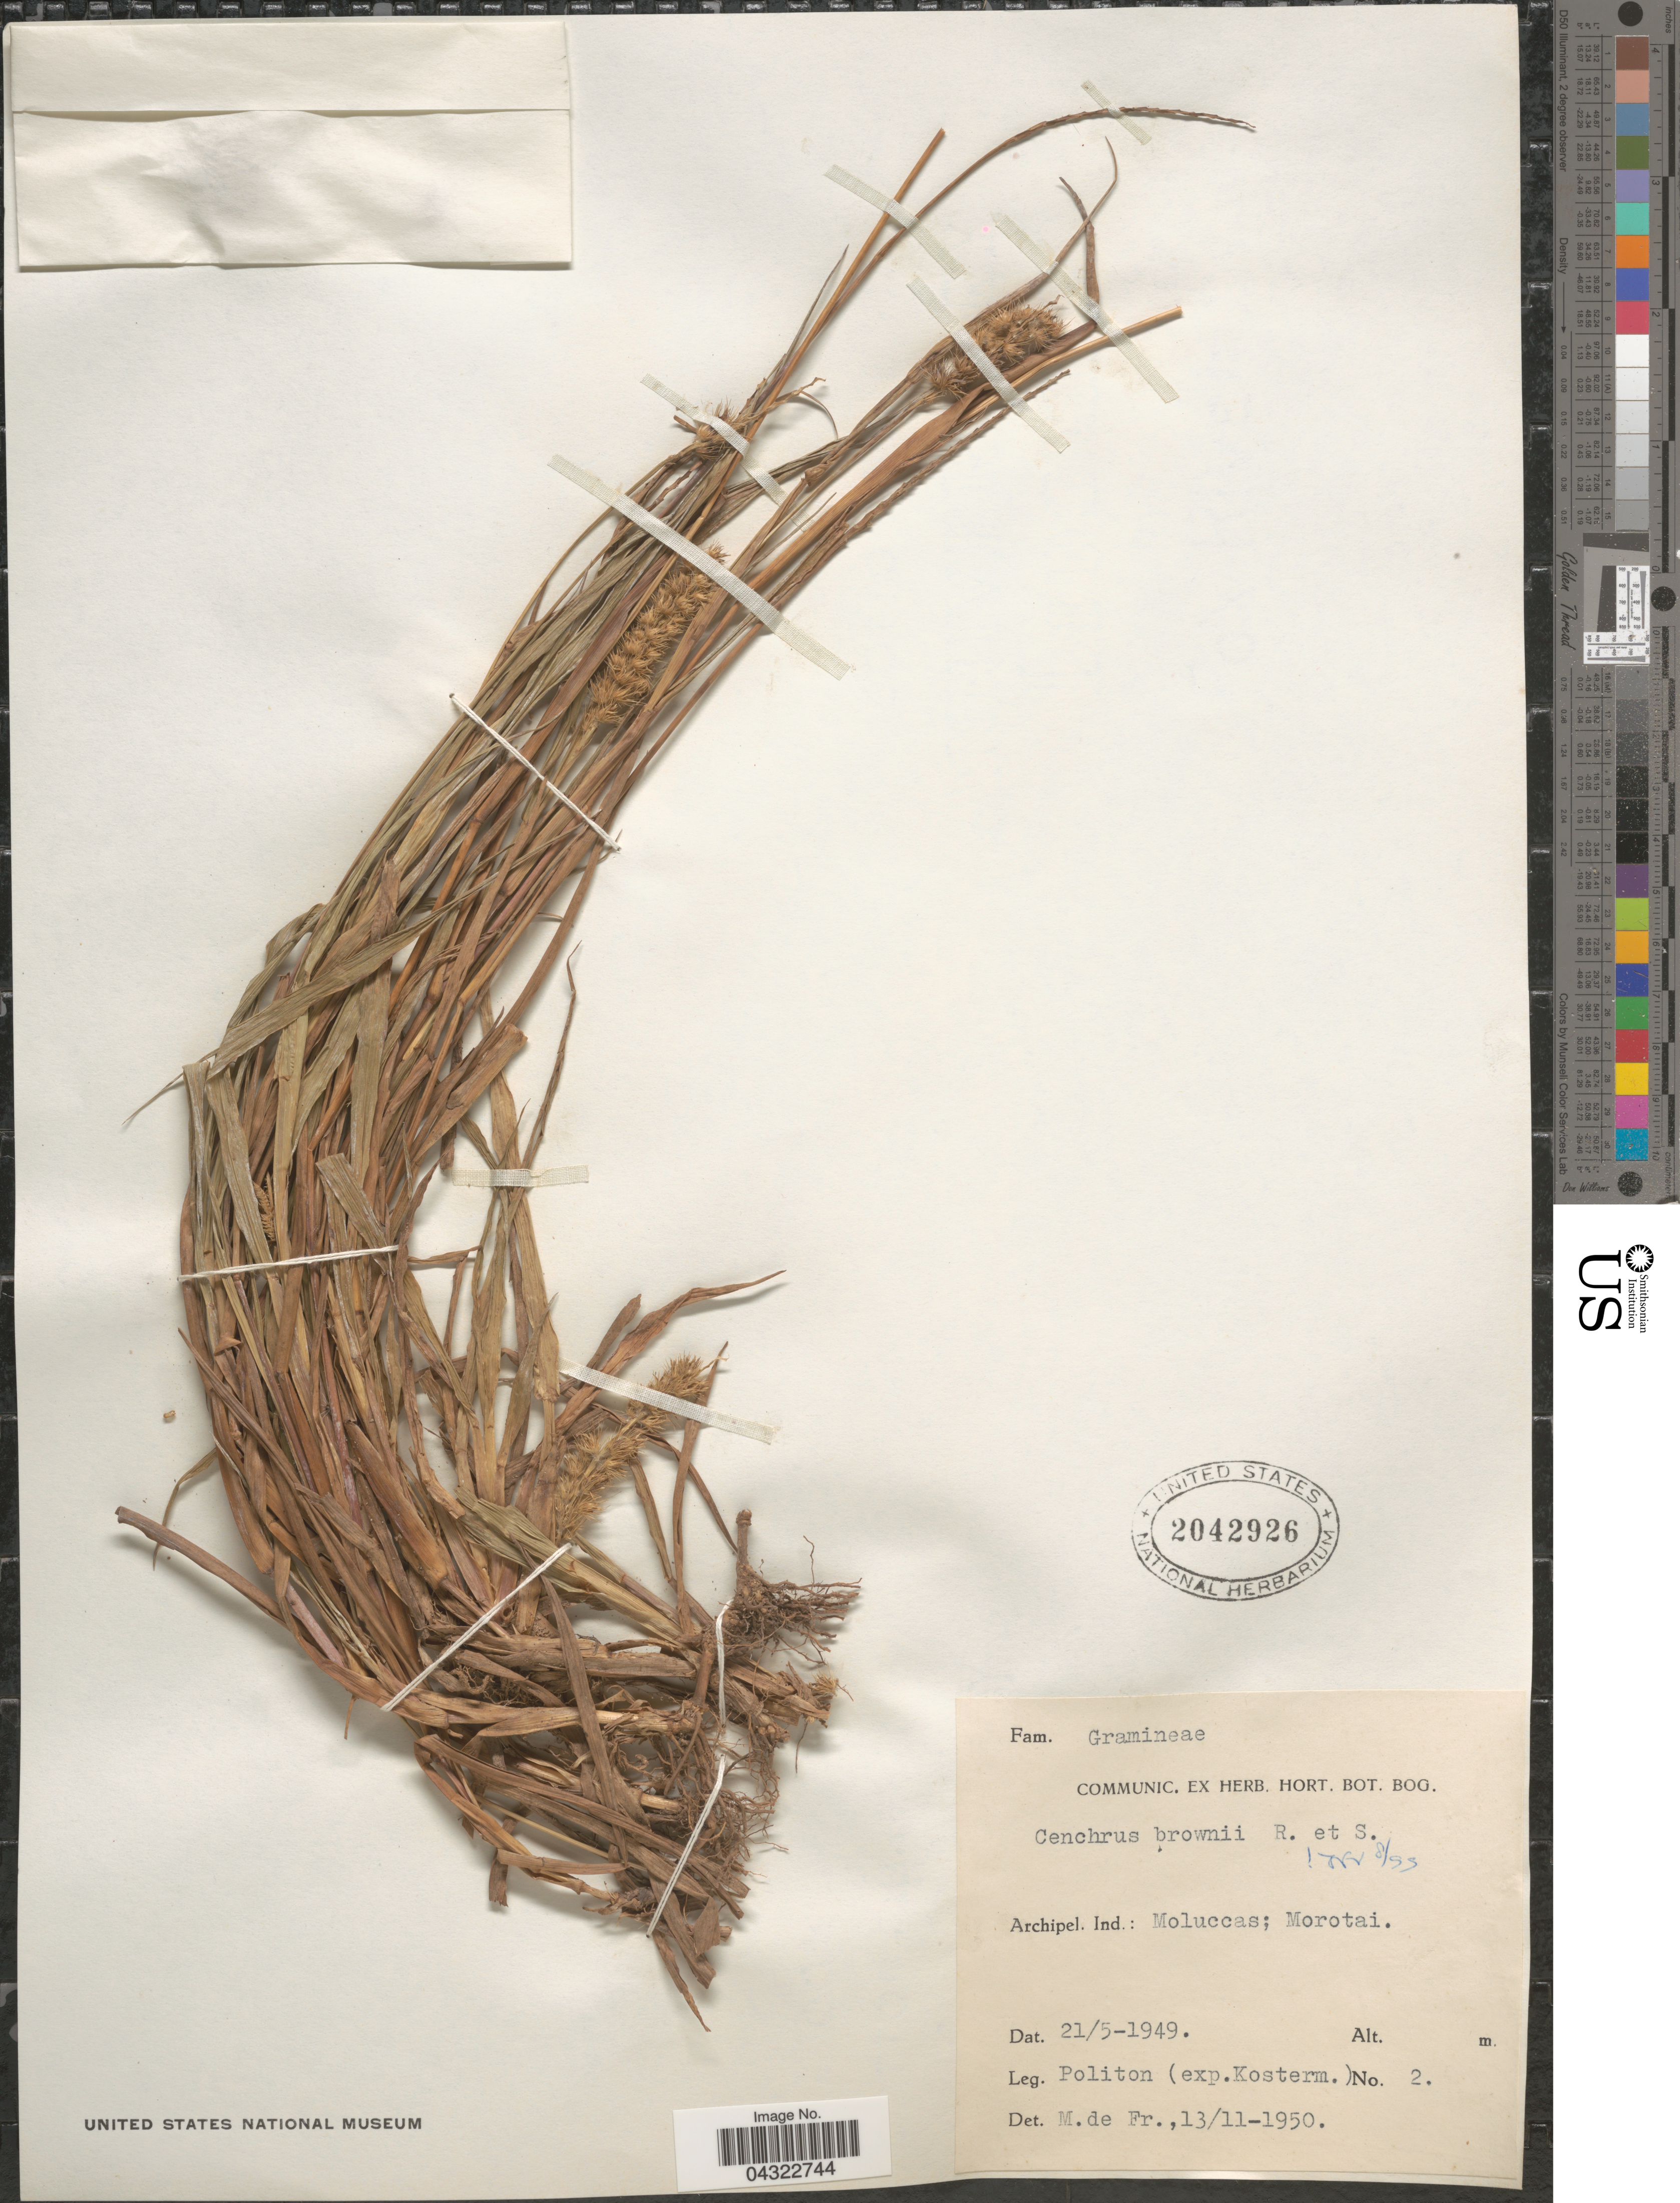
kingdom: Plantae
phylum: Tracheophyta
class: Liliopsida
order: Poales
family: Poaceae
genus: Cenchrus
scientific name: Cenchrus brownii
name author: Roem. & Schult.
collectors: Politon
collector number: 2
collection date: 1949-05-21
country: Indonesia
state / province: Maluku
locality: Archipel. Ind.: Moluccas; Morotai.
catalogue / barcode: US 2042926